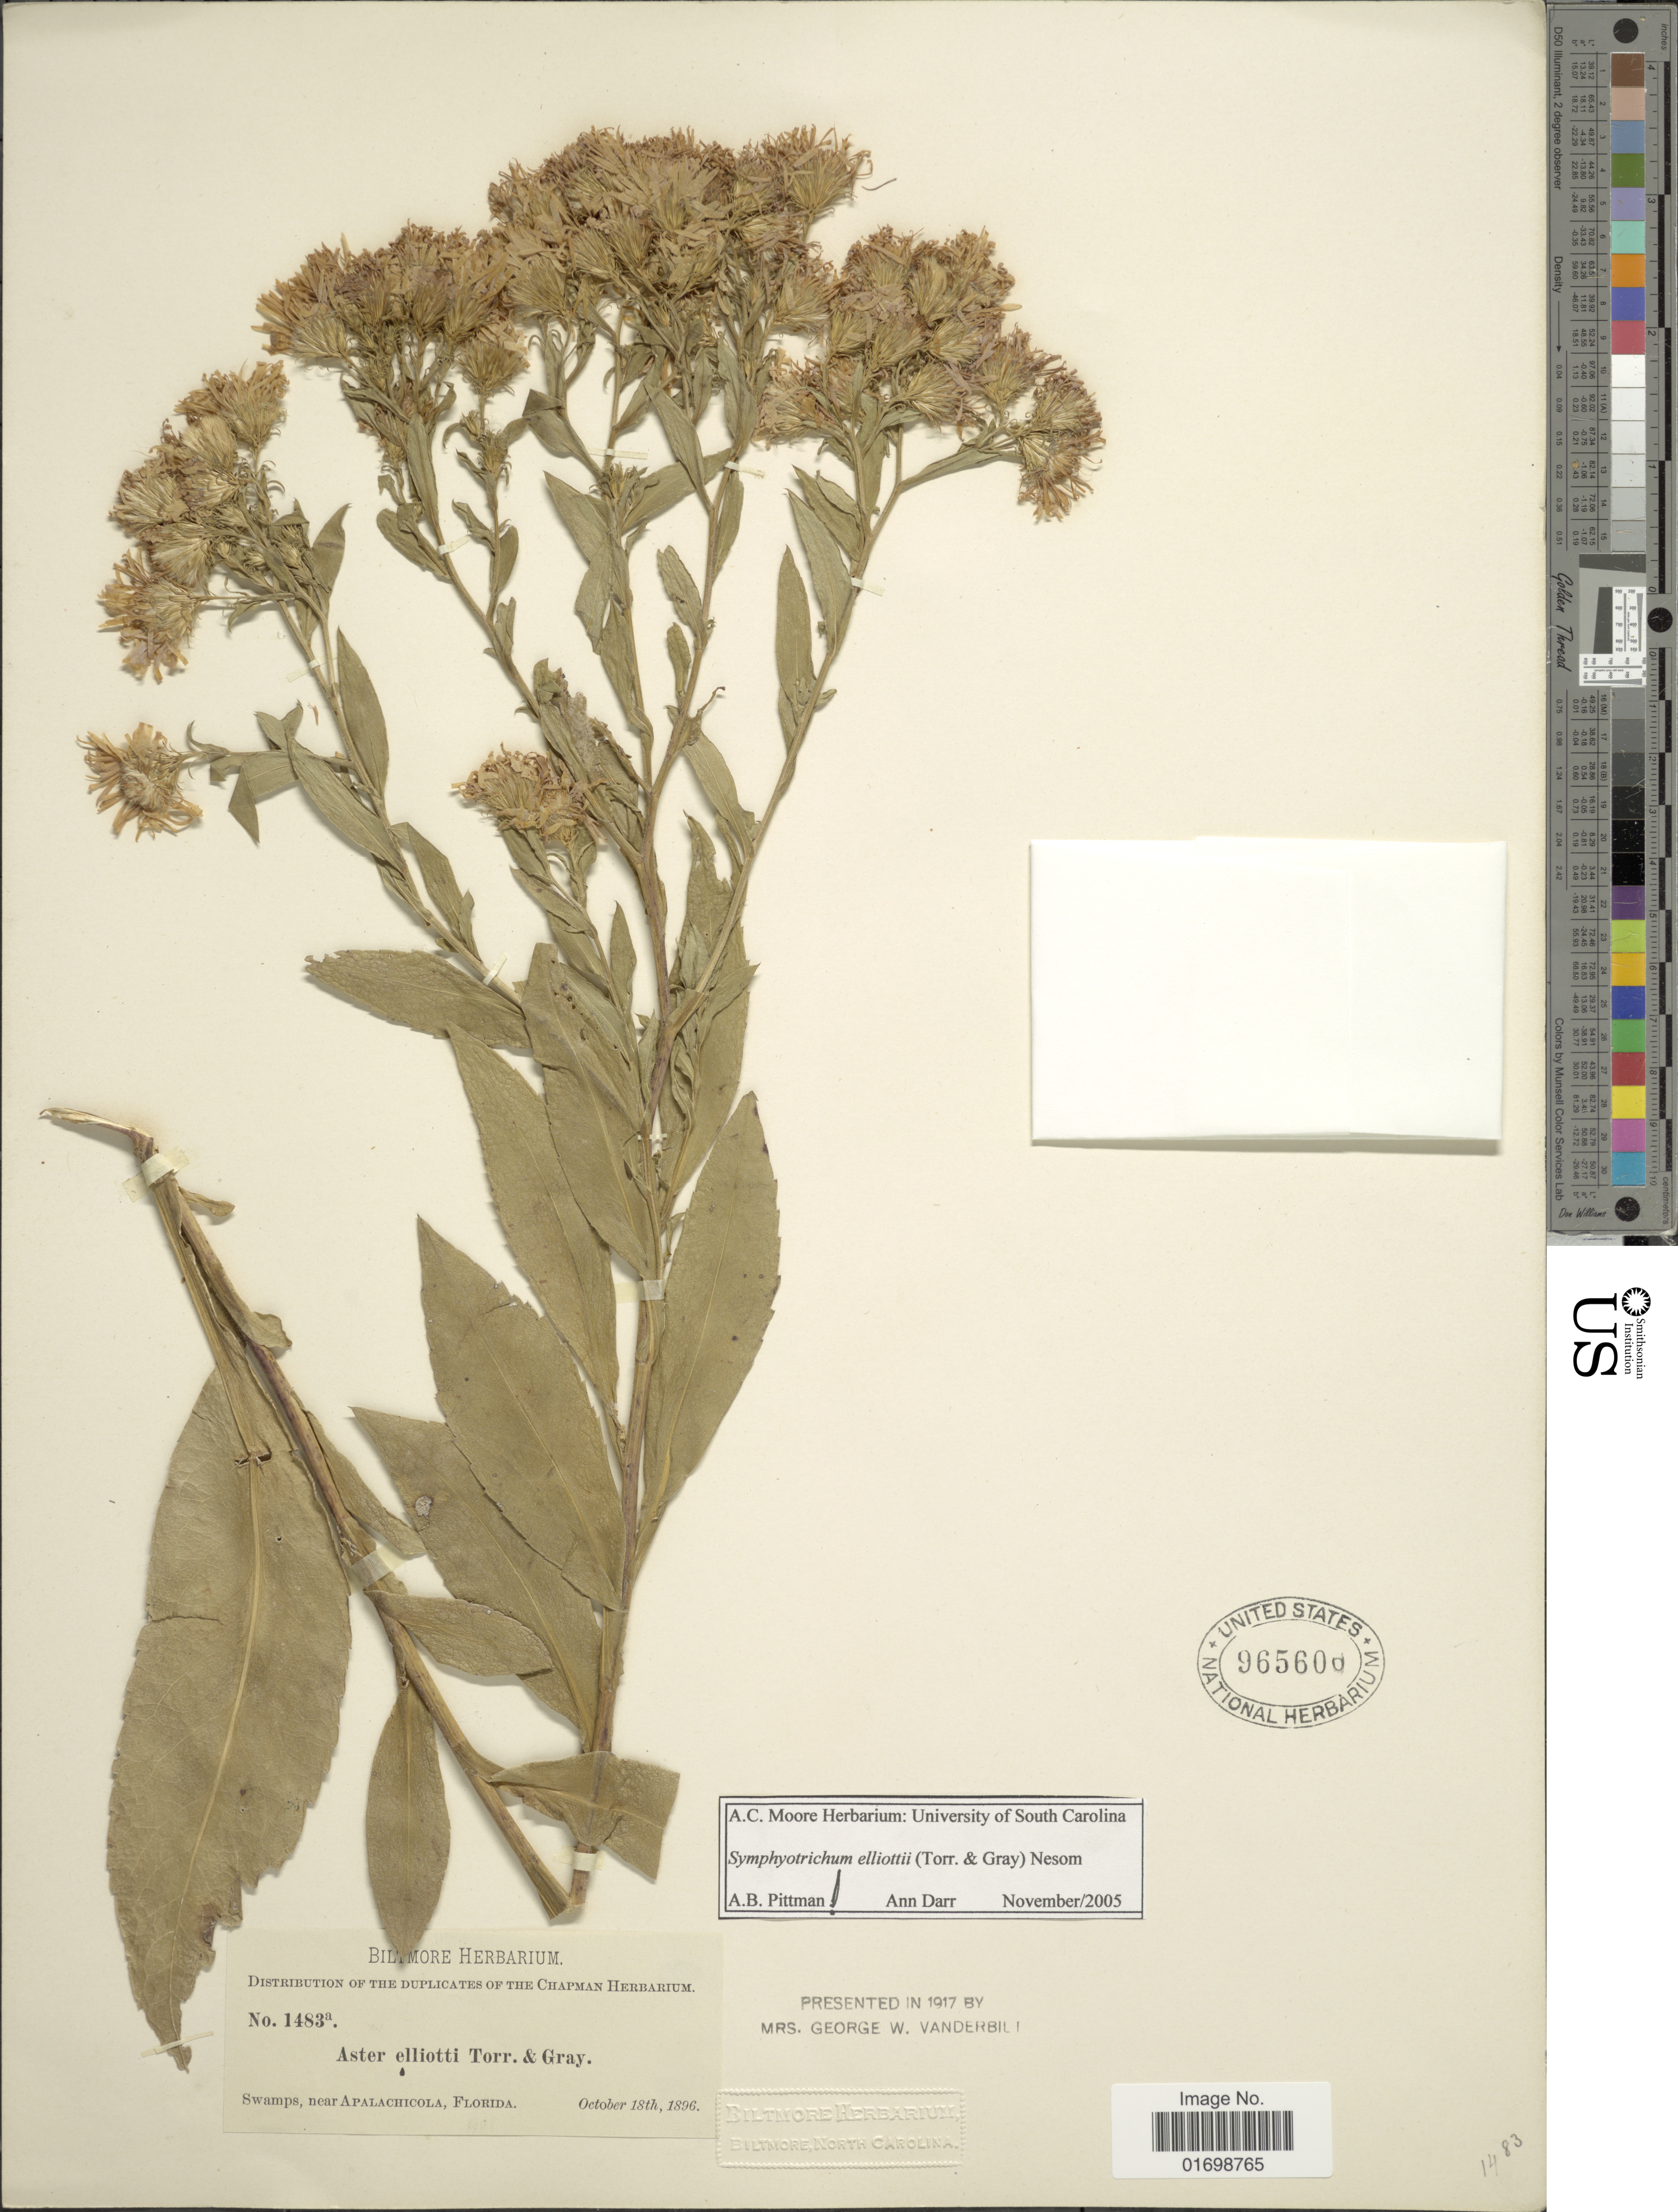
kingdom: Plantae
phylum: Tracheophyta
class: Magnoliopsida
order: Asterales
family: Asteraceae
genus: Symphyotrichum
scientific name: Symphyotrichum elliottii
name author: (Torr. & A. Gray) G.L. Nesom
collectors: ex herb. Biltmore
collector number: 1483a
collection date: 1896-10-18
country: United States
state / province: Florida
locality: Swamps, near Apalachicola.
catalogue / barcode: US 96560